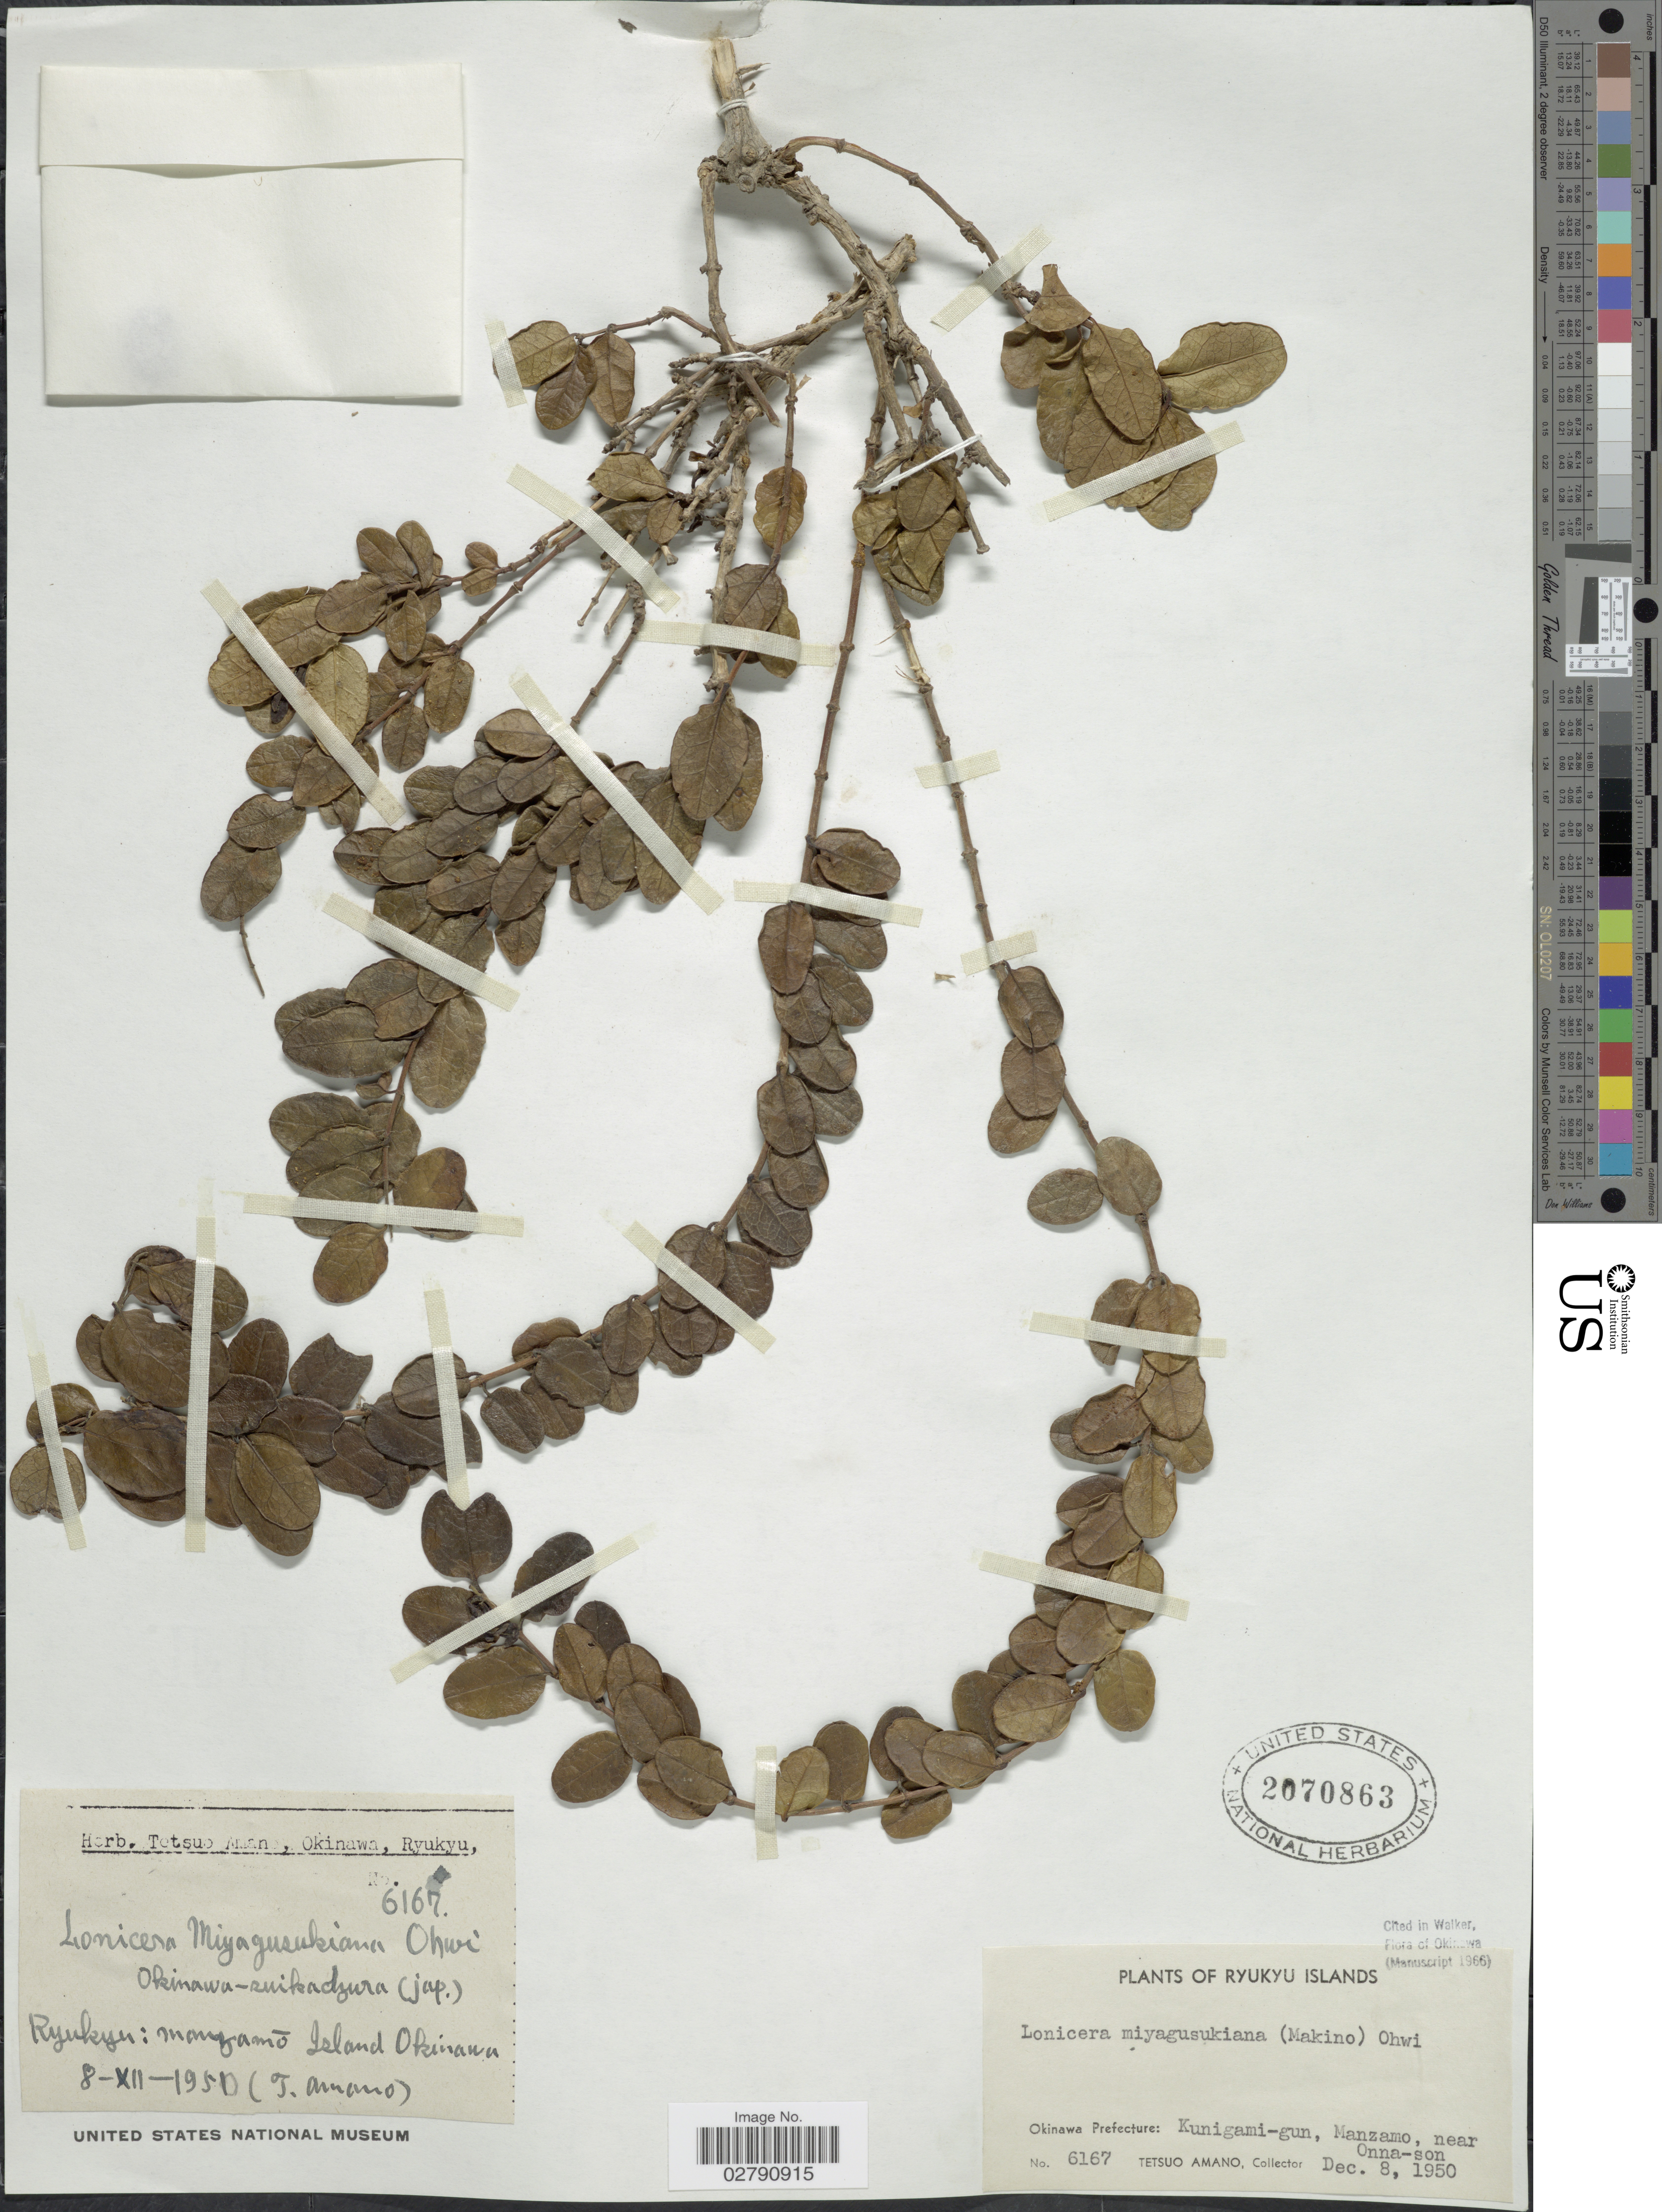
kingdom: Plantae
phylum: Tracheophyta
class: Magnoliopsida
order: Dipsacales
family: Caprifoliaceae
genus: Lonicera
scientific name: Lonicera miyagusukiana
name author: (Makino) Ohwi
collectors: T. Amano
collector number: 6167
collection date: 1950-12-08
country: Japan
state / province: Okinawa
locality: Ryukyu Islands. Okinawa Prefecture: Kunigami-gun, Manzamo, near Onna-son.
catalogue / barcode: US 2070863